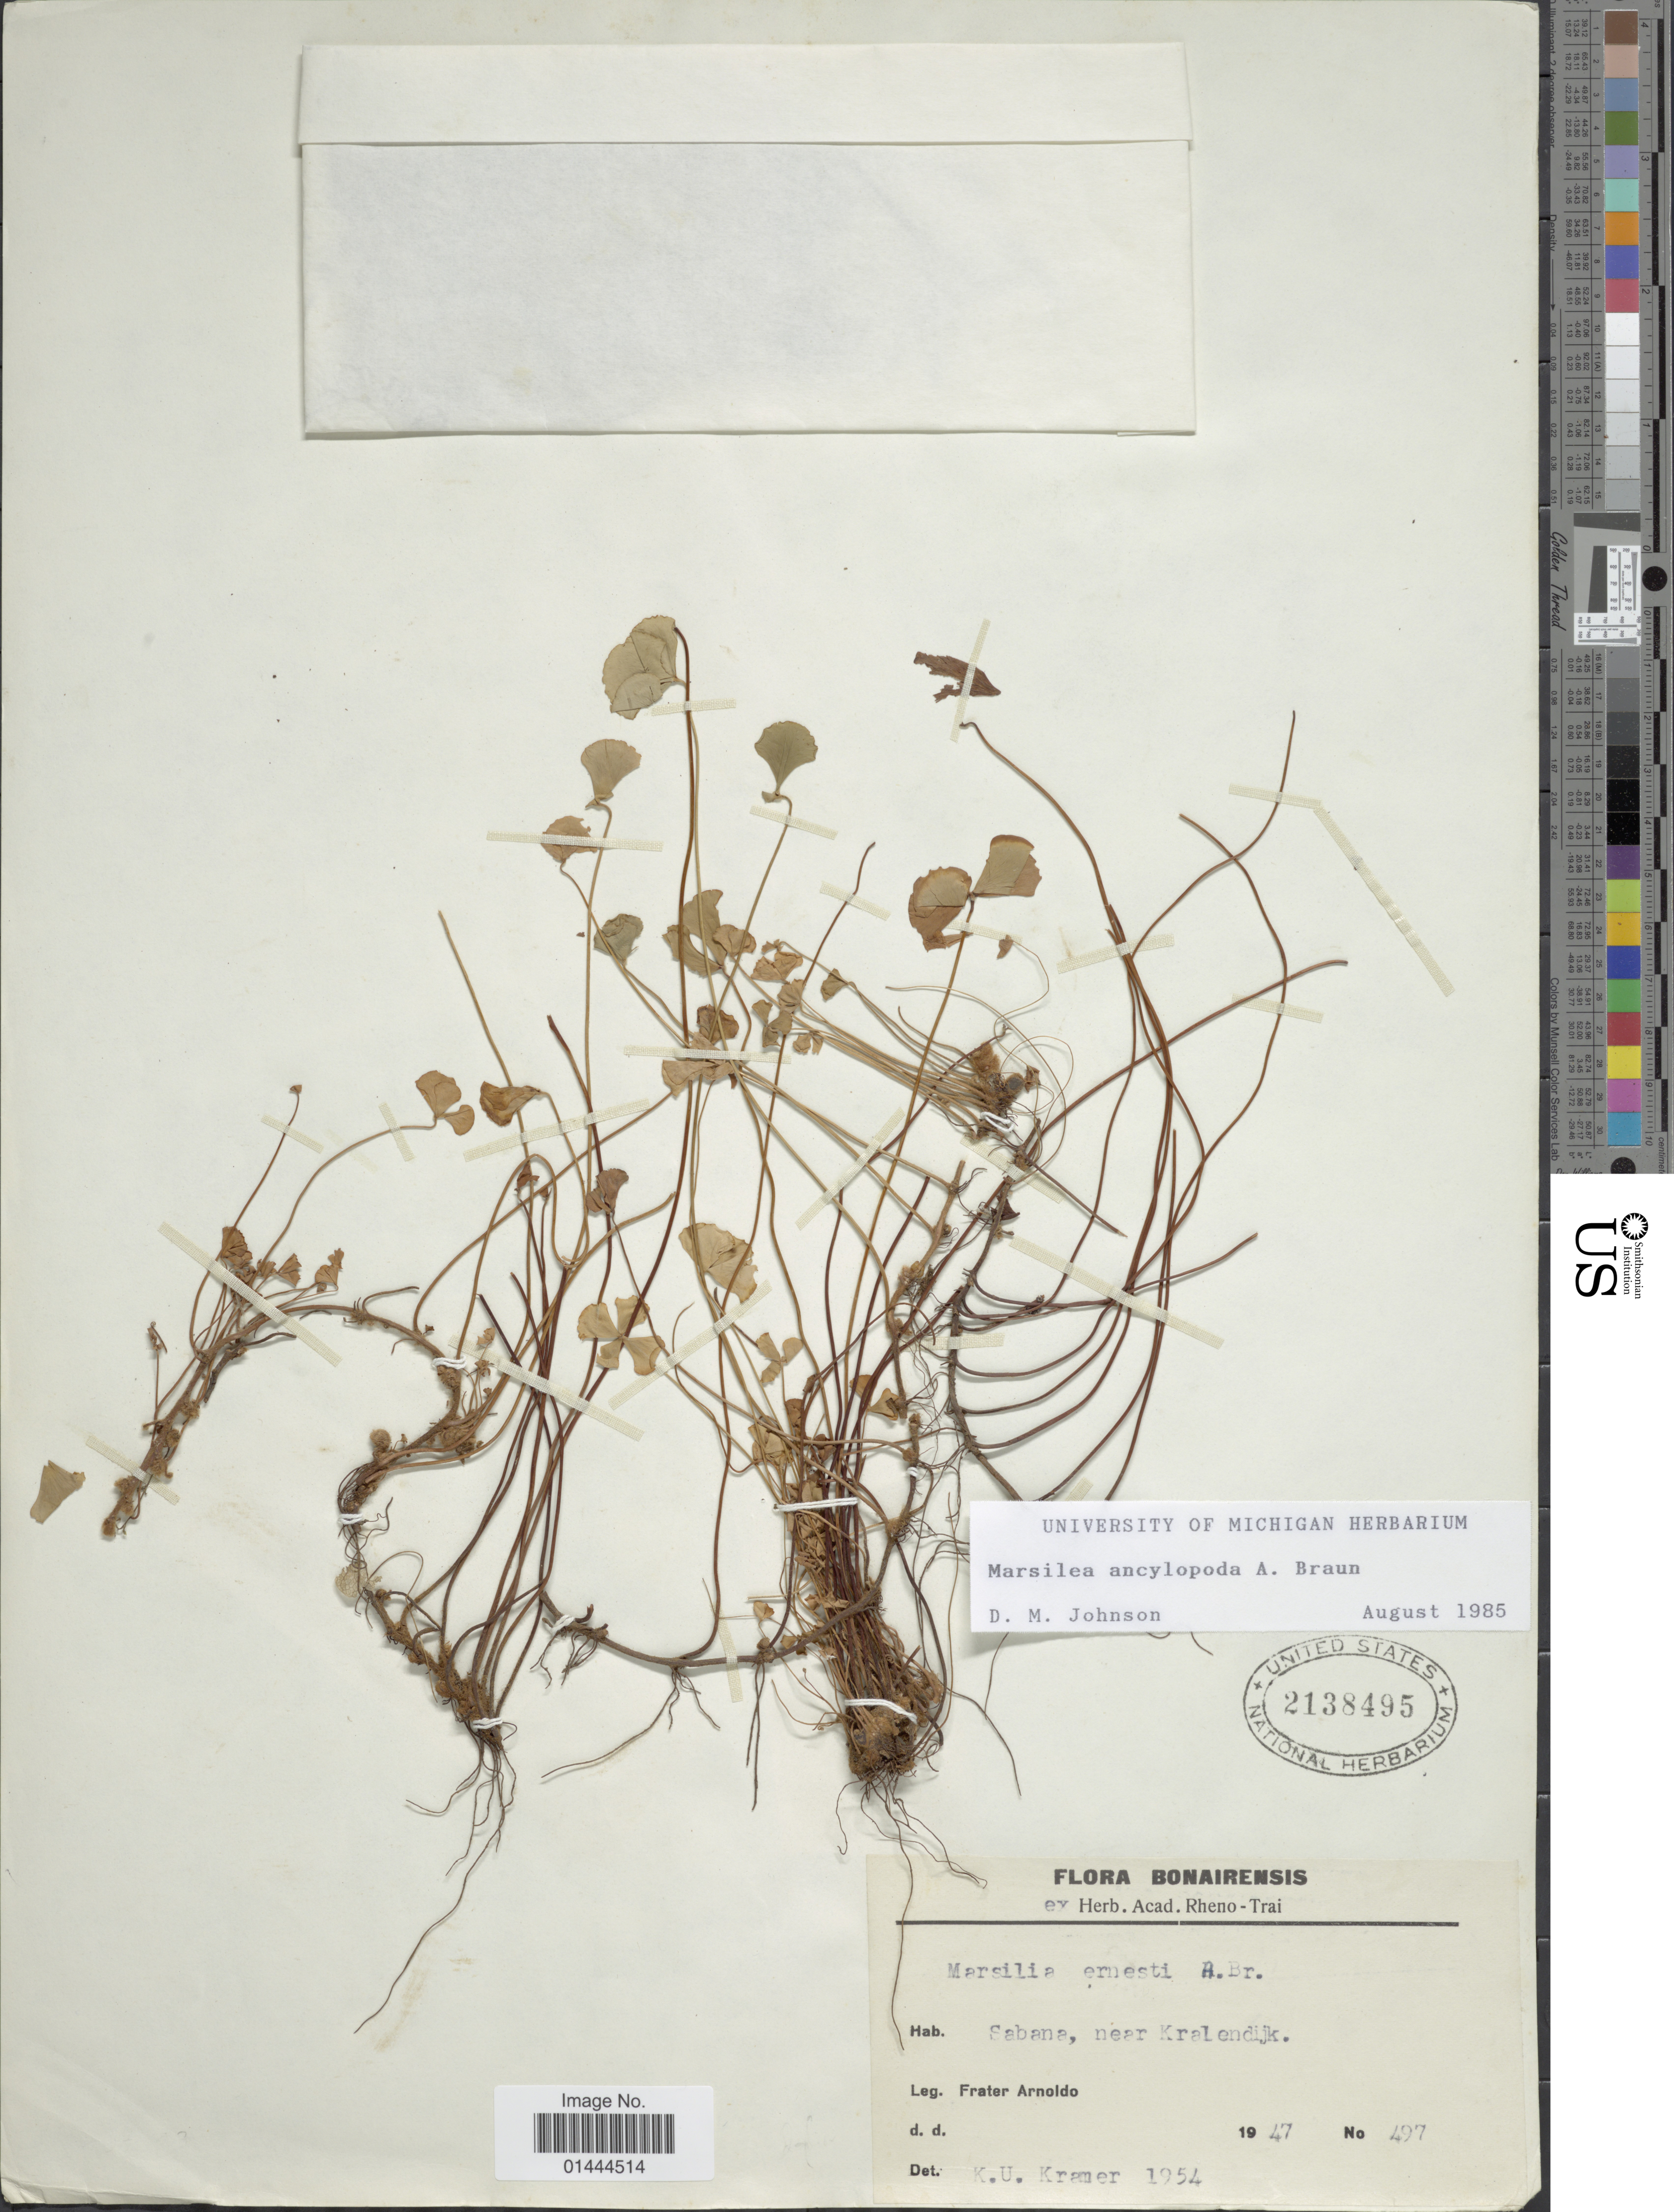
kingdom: Plantae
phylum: Tracheophyta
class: Polypodiopsida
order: Salviniales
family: Marsileaceae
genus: Marsilea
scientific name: Marsilea ancylopoda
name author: A. Braun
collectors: N. Arnoldo-Broeders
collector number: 497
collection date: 1947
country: Netherlands Antilles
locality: Bonairensis, Sabana, near Kralendijk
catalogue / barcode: US 2138495